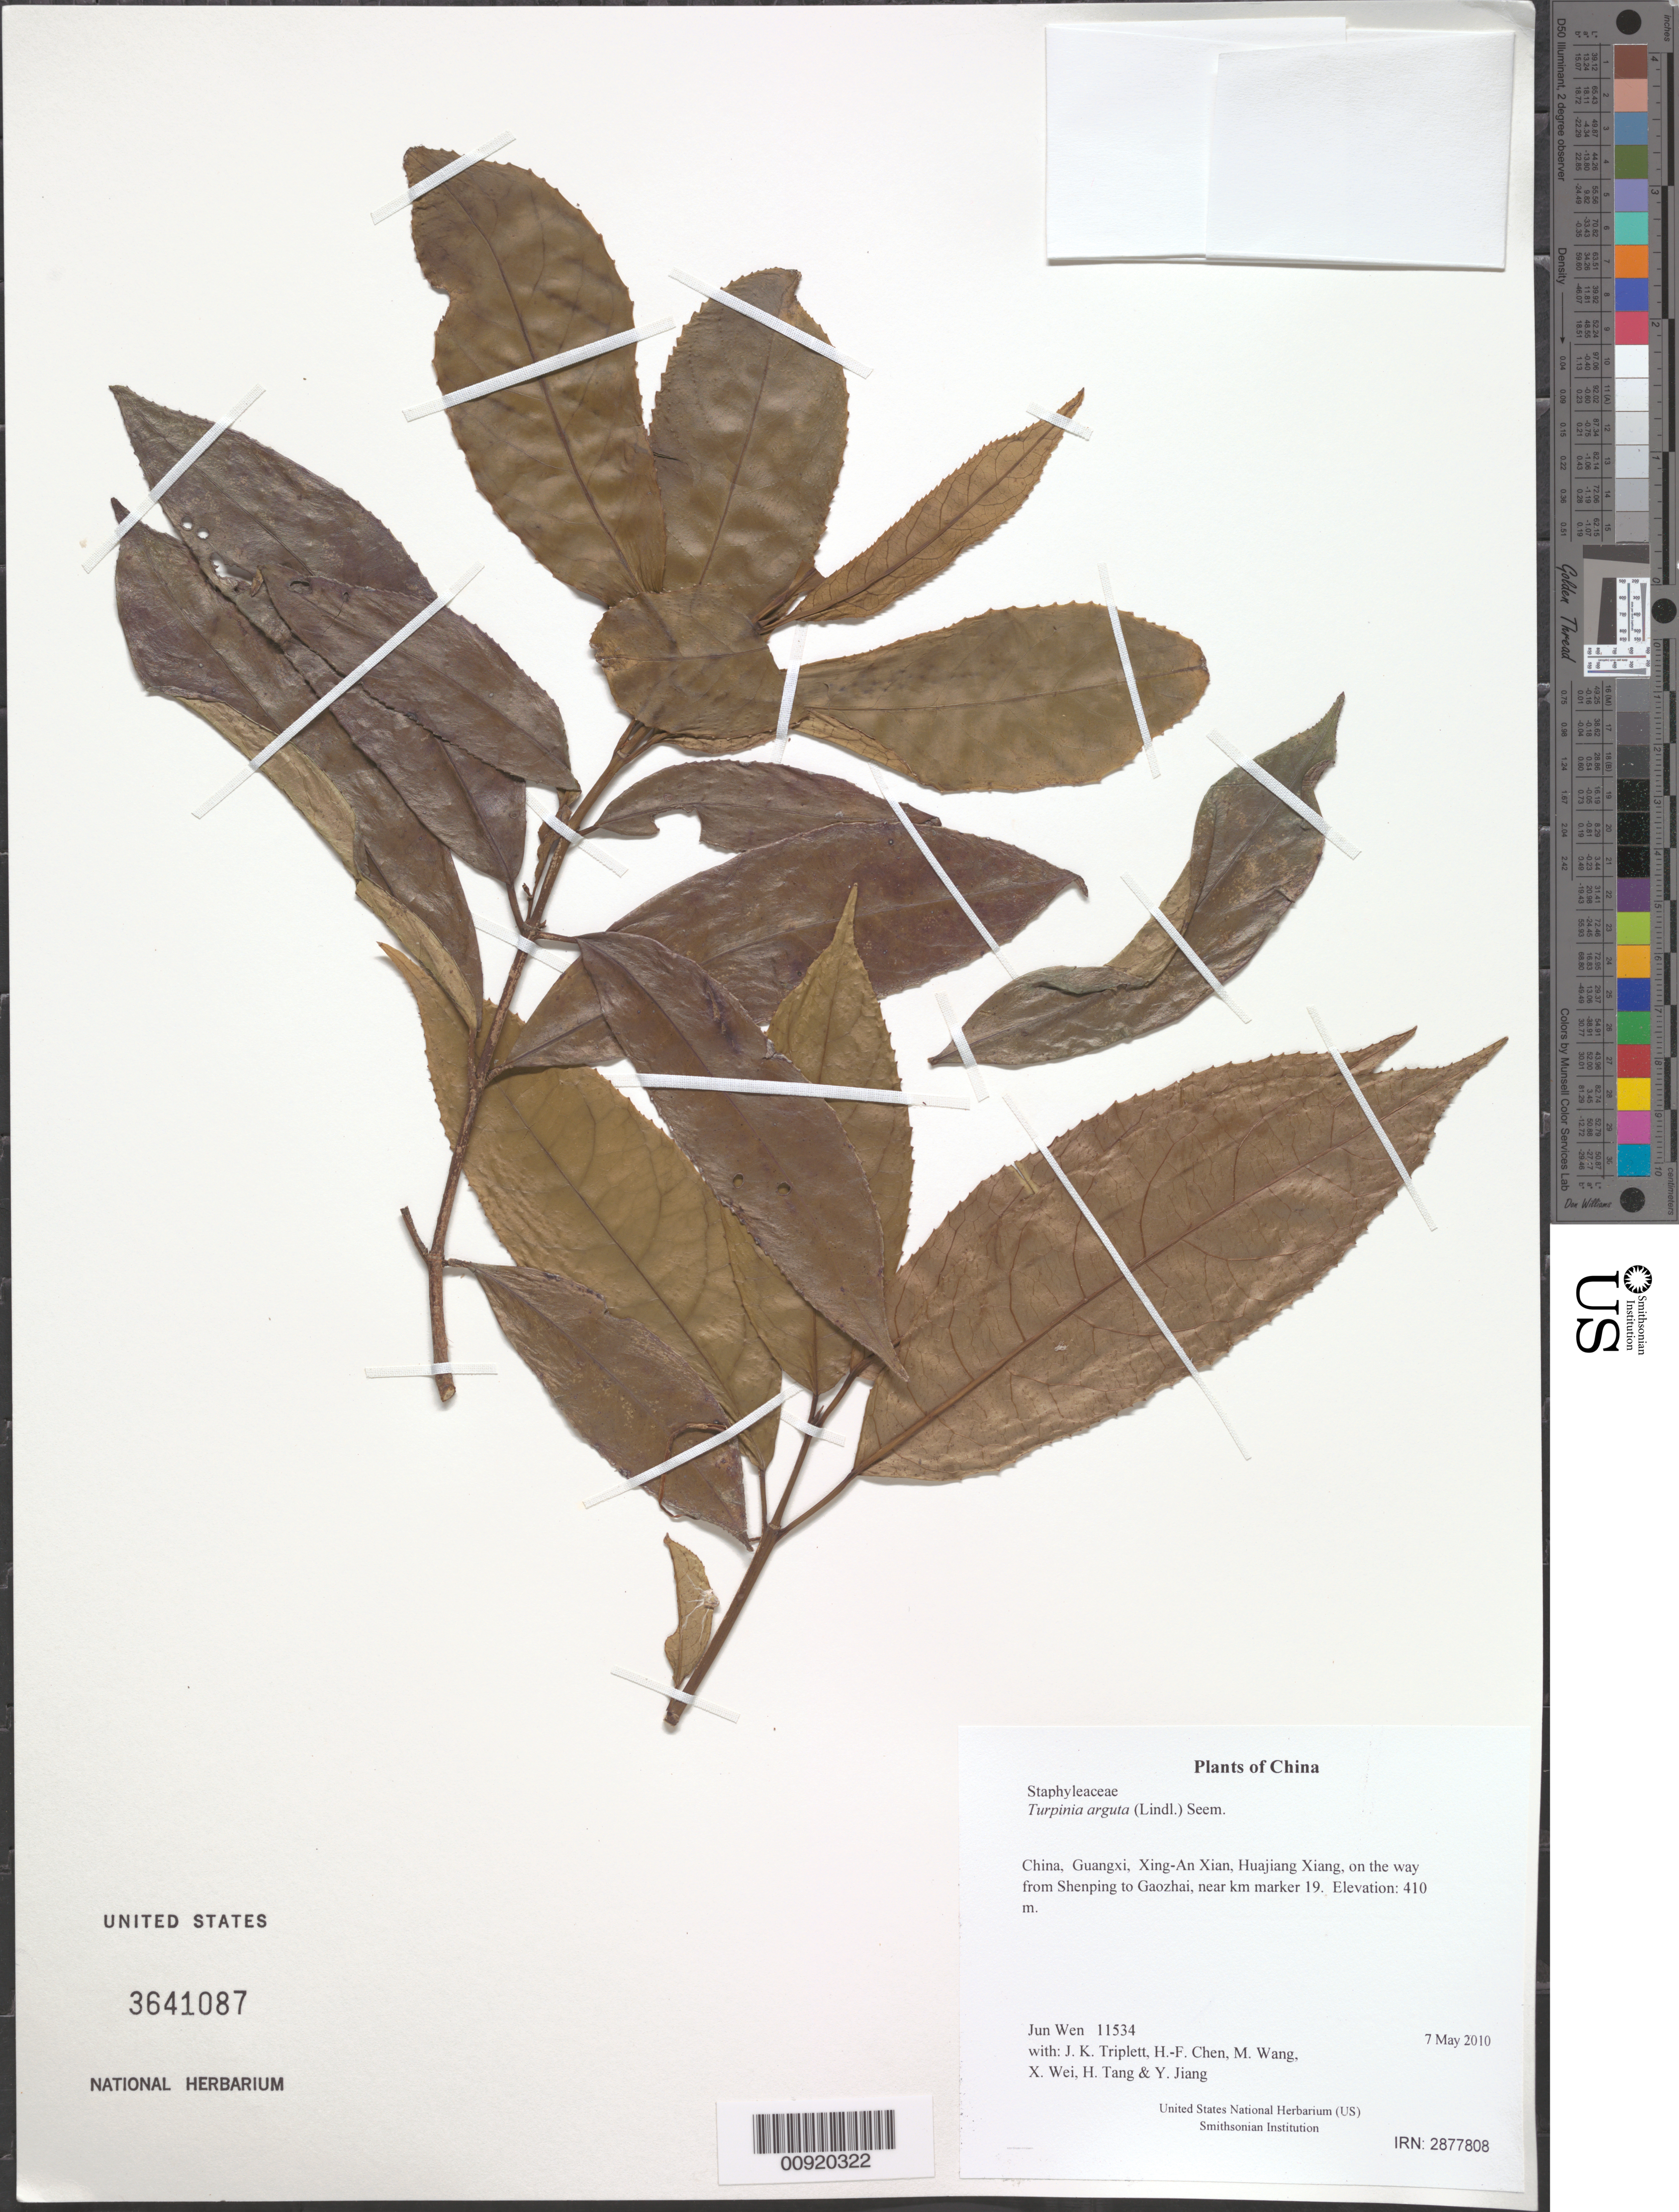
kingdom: Plantae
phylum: Tracheophyta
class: Magnoliopsida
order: Crossosomatales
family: Staphyleaceae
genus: Turpinia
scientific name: Turpinia arguta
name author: (Lindl.) Seem.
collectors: J. Wen, J. K. Triplett, H.-F. Chen, M. Wang, X. Wei, H. Tang & Y. Jiang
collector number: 11534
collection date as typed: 7 May 2010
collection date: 2010-05-07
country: China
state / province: Guangxi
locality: Xing-An Xian, Huajiang Xiang, on the way from Shenping to Gaozhai, near km marker 19.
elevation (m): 410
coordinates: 25 50.524 N, 110 28.610 E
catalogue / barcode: US 3641087